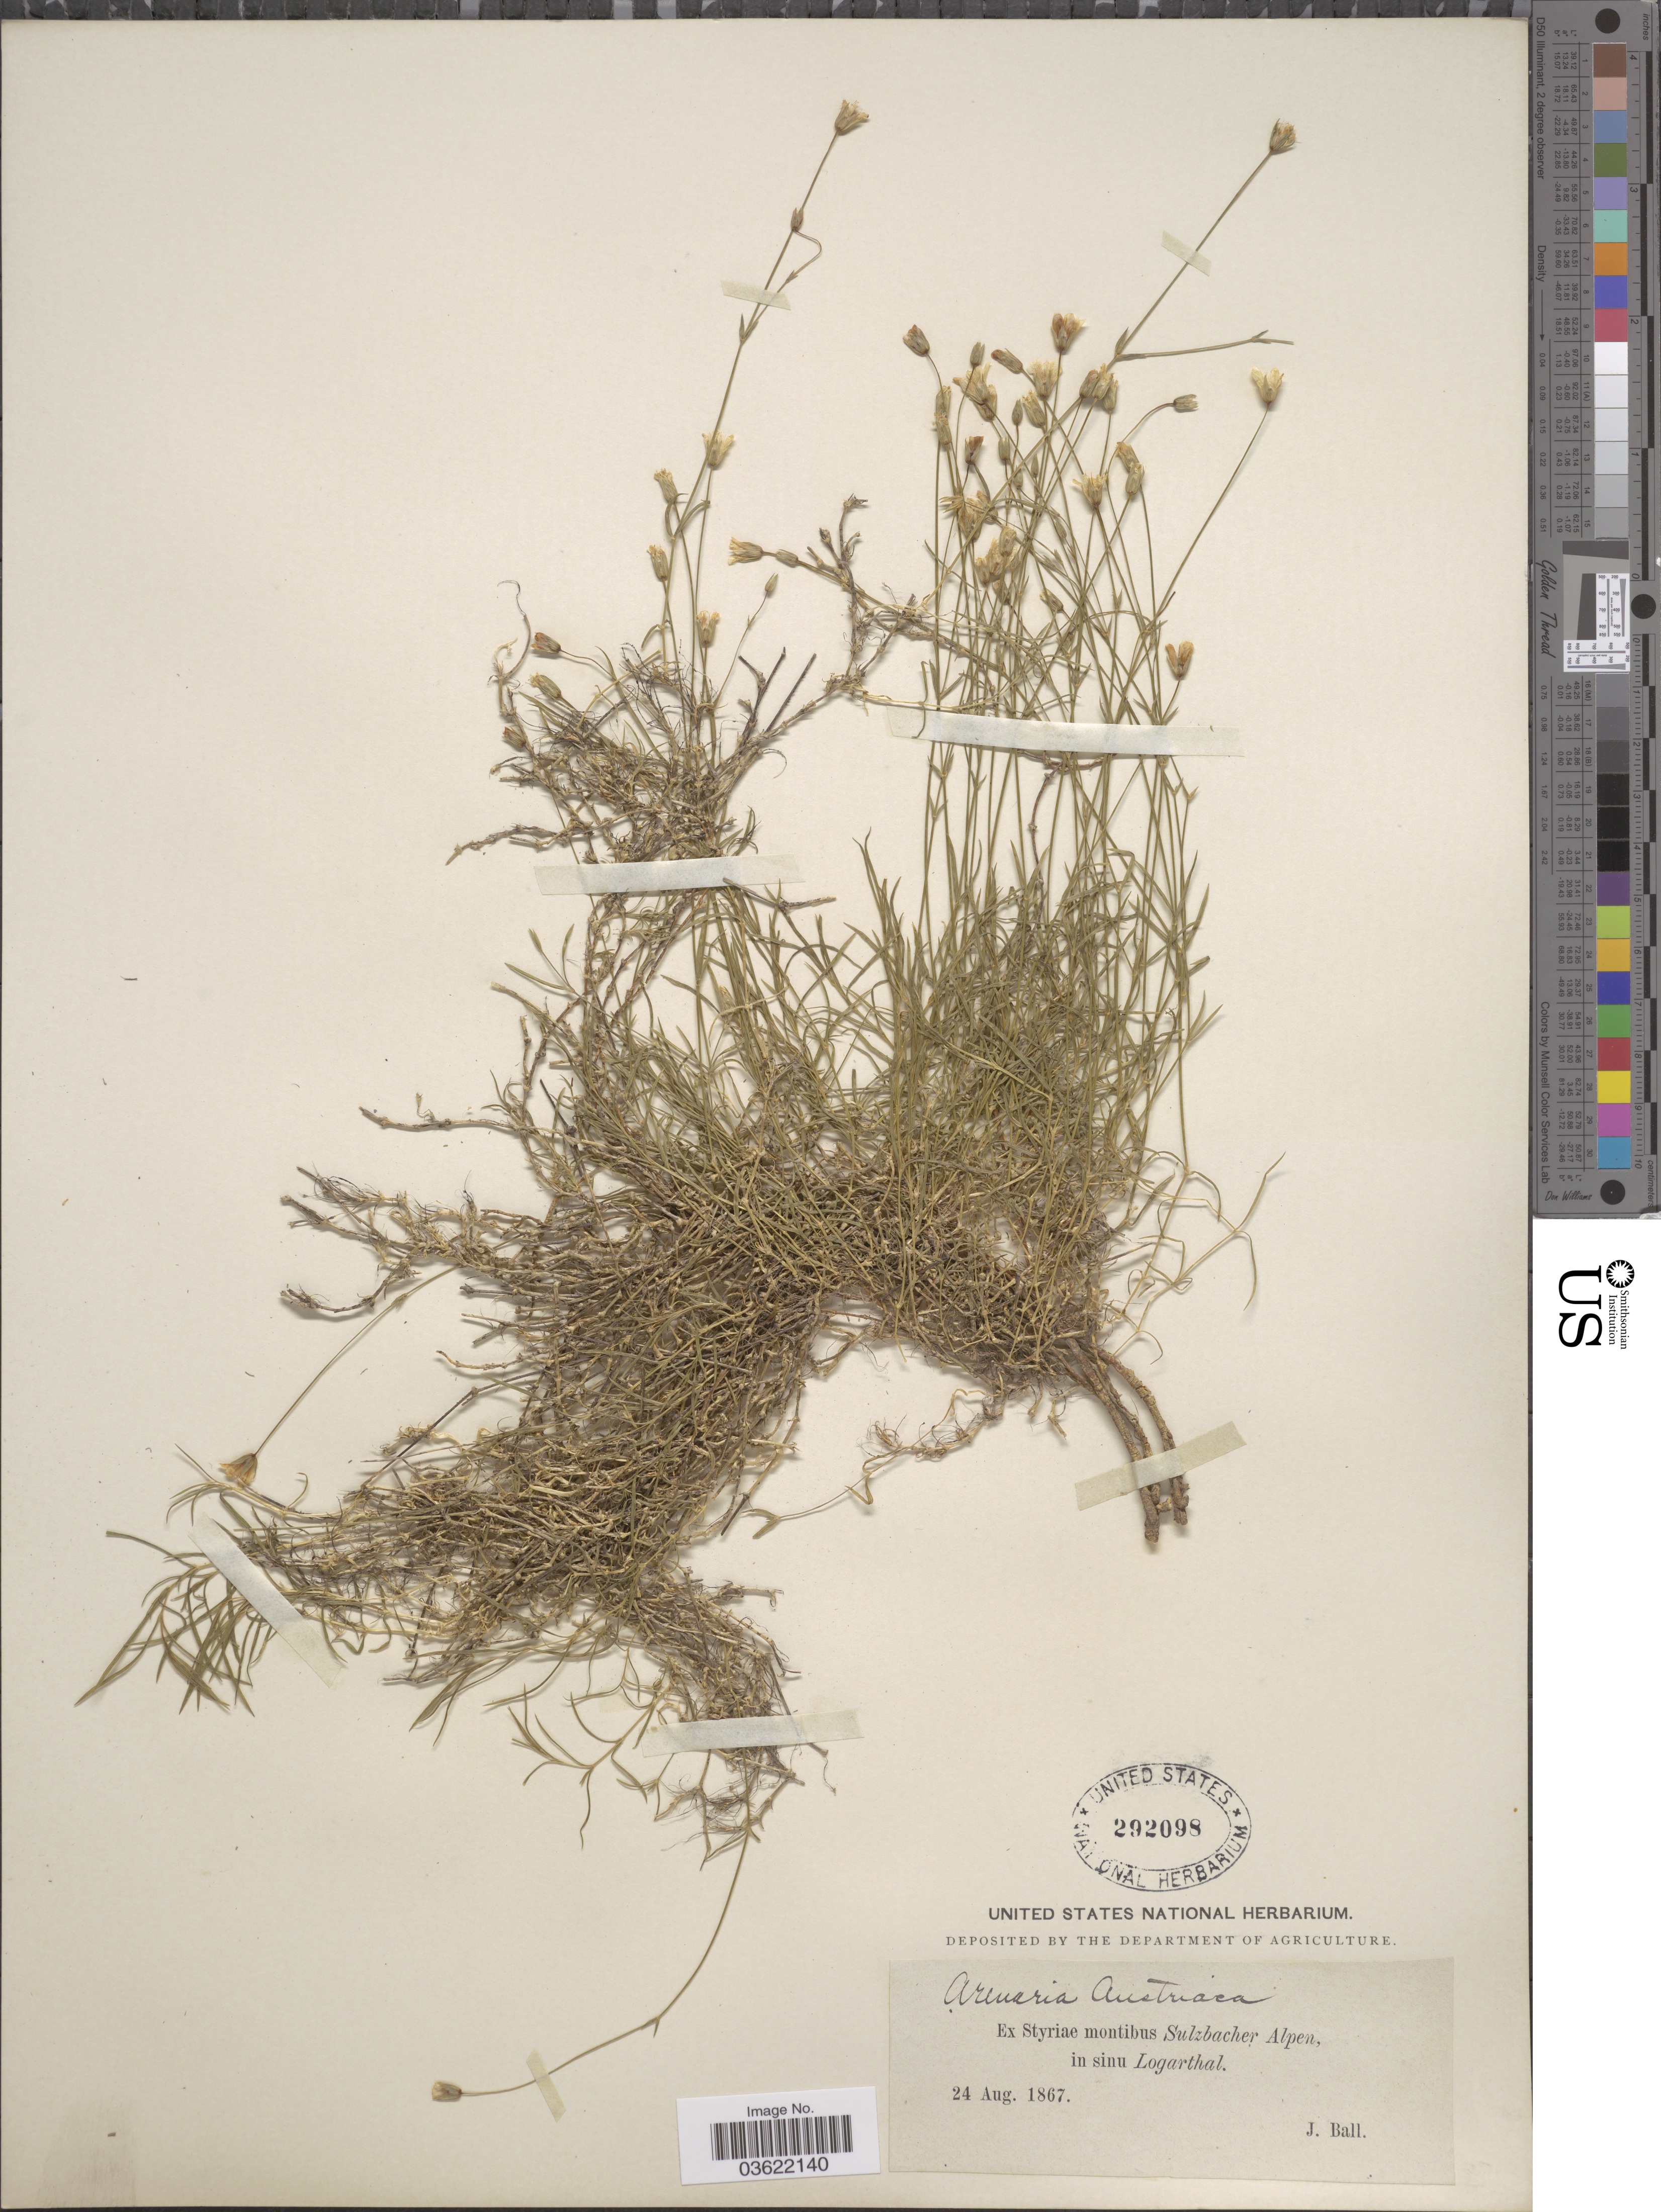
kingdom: Plantae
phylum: Tracheophyta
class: Magnoliopsida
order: Caryophyllales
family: Caryophyllaceae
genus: Arenaria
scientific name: Arenaria austriaca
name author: Jacq.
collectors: J. Ball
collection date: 1867-08-24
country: Austria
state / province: Steiermark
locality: Ex Styriae montibus Sulzbacher Alpen, in sinu Logarthal.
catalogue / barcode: US 292098